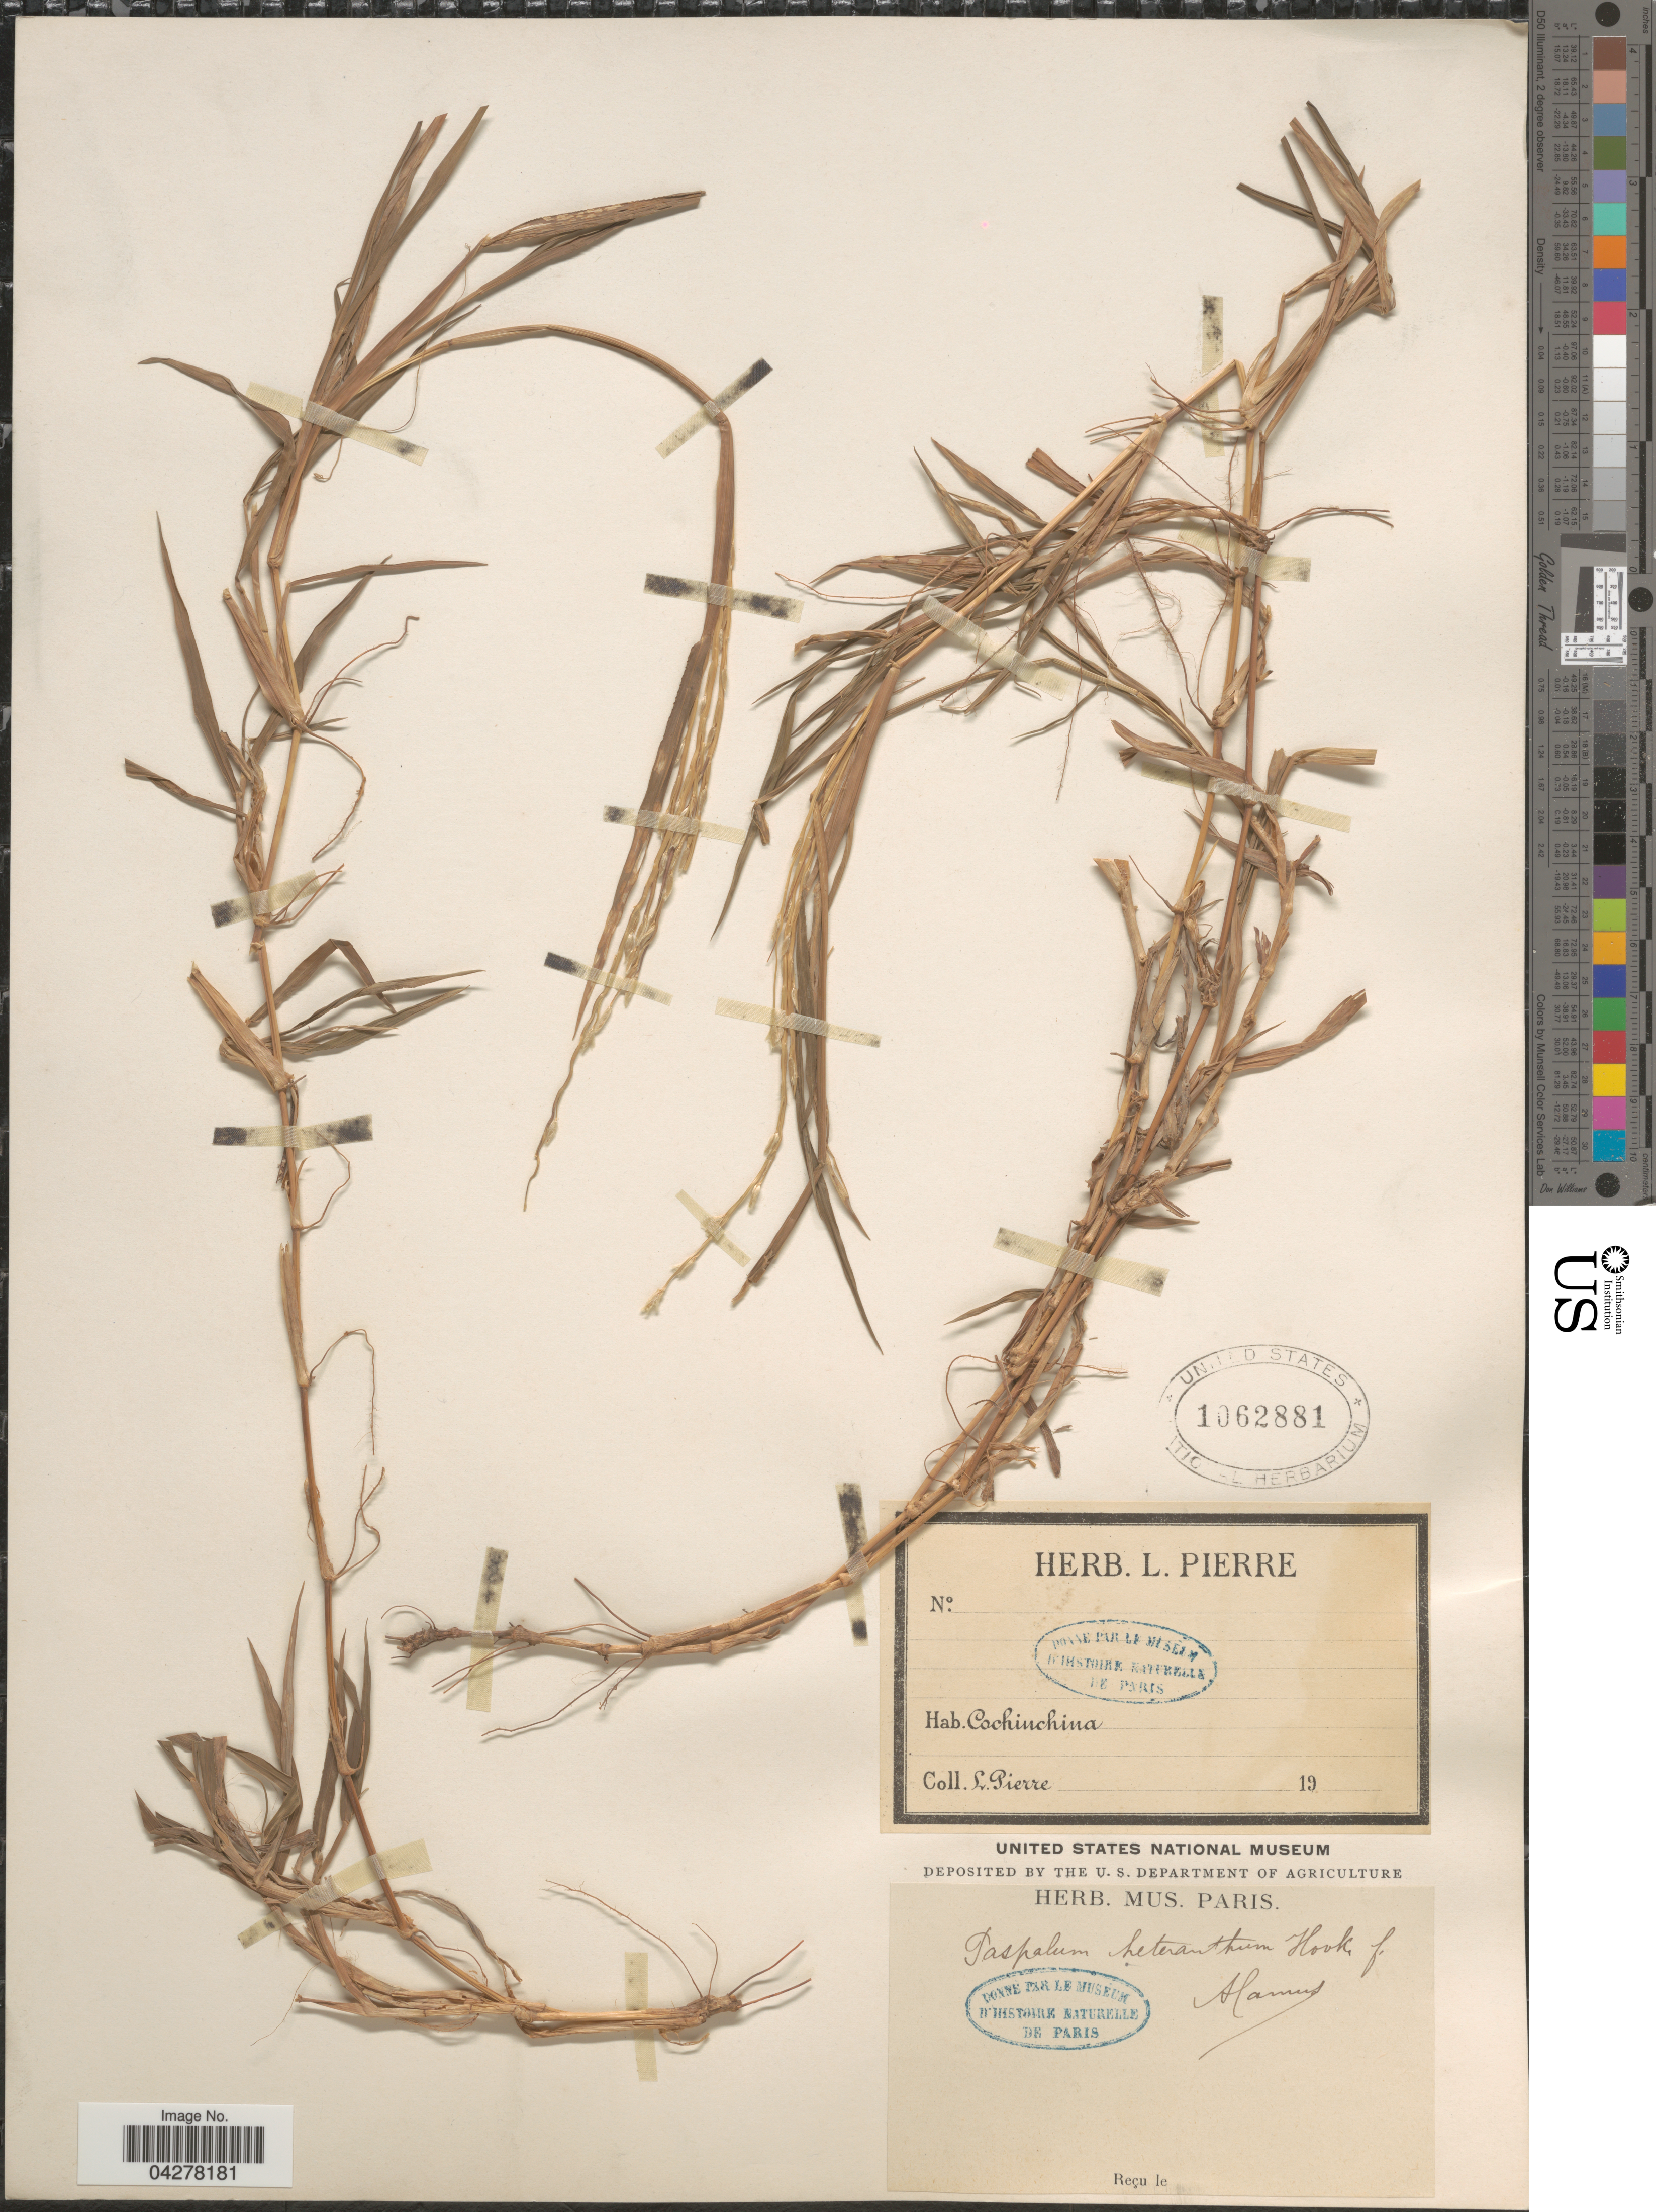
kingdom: Plantae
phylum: Tracheophyta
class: Liliopsida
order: Poales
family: Poaceae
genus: Digitaria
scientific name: Digitaria heterantha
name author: (Hook. f.) Merr.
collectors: L. Pierre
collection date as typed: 19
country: Vietnam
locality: Cochinchina.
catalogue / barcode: US 1062881